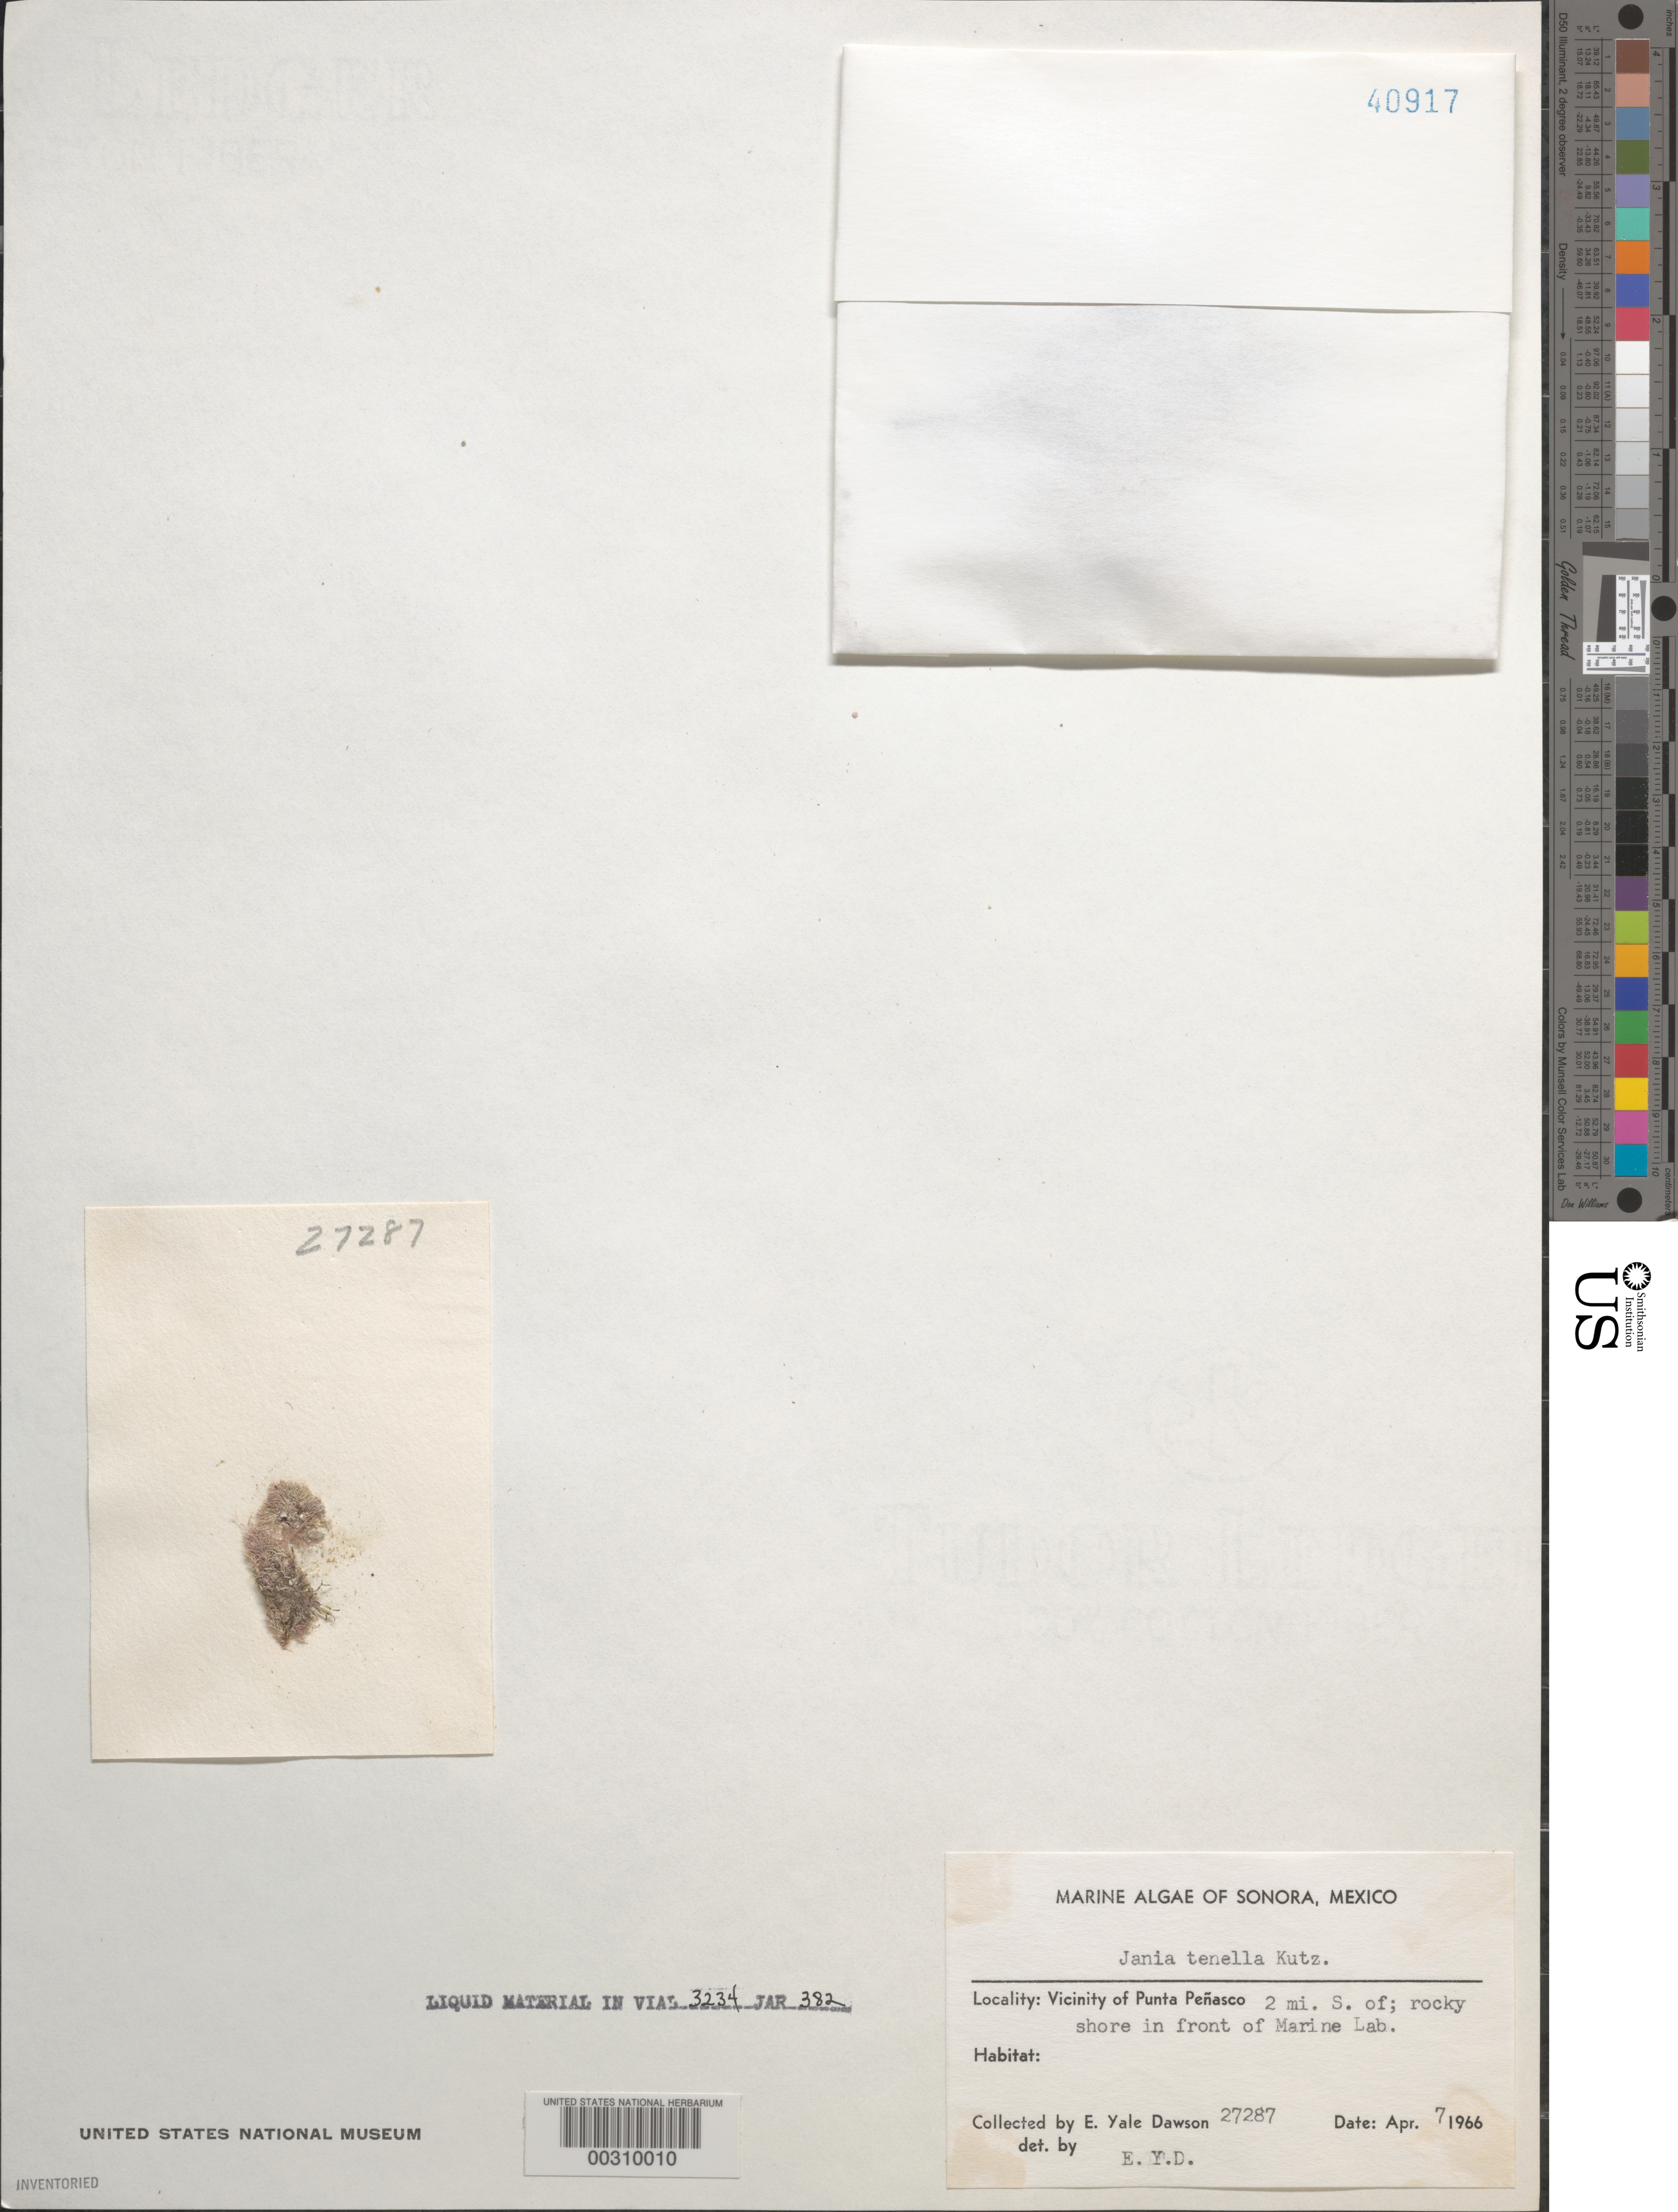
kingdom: Plantae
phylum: Rhodophyta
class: Florideophyceae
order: Corallinales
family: Corallinaceae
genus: Jania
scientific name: Jania tenella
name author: (Kütz.) Grunow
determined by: Dawson, E. Y.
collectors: E. Y. Dawson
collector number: EYD 27287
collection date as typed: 07 Apr 1966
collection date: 1966-04-07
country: Mexico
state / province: Sonora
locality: Playa Estacion (Station Beach), 2 miles south of Punta Penasco, marine laboratory shore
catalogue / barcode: US 40917